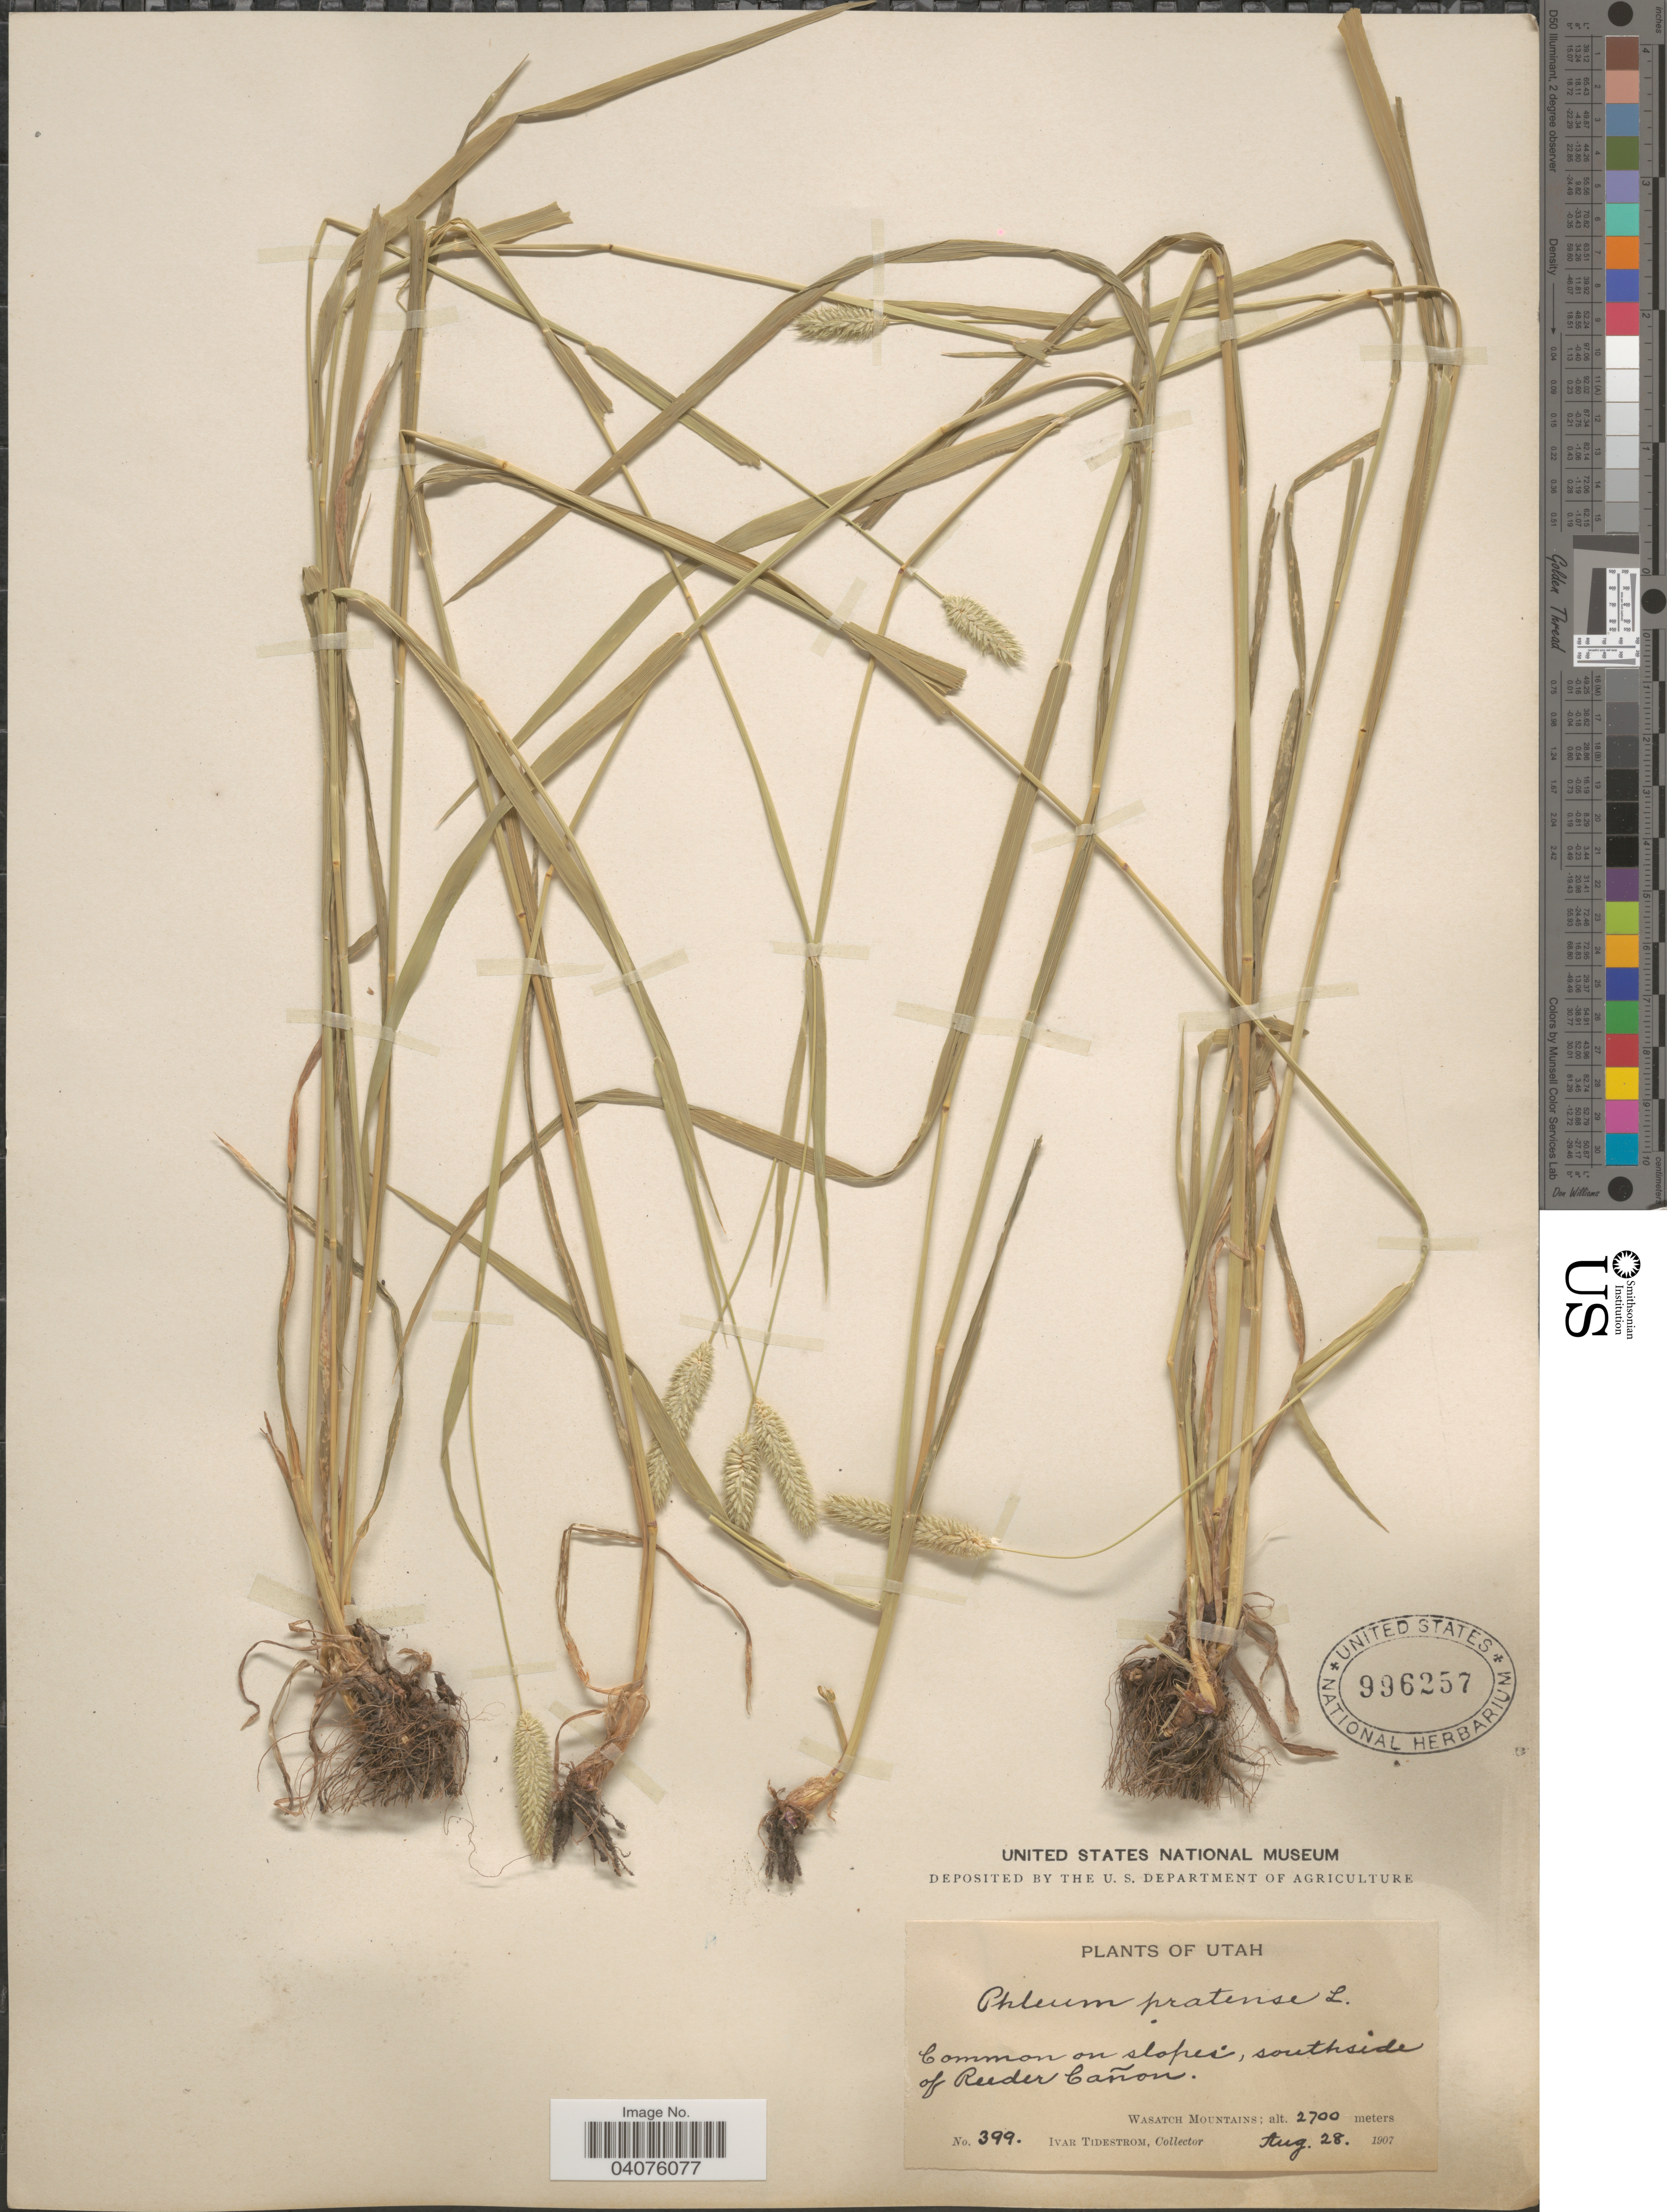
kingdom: Plantae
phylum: Tracheophyta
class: Liliopsida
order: Poales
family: Poaceae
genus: Phleum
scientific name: Phleum pratense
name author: L.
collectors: I. F. Tidestrom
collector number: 399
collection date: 1907-08-28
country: United States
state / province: Utah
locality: Southside of Reeder Cañon. Wasatch Mountains.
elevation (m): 2700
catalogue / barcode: US 996257